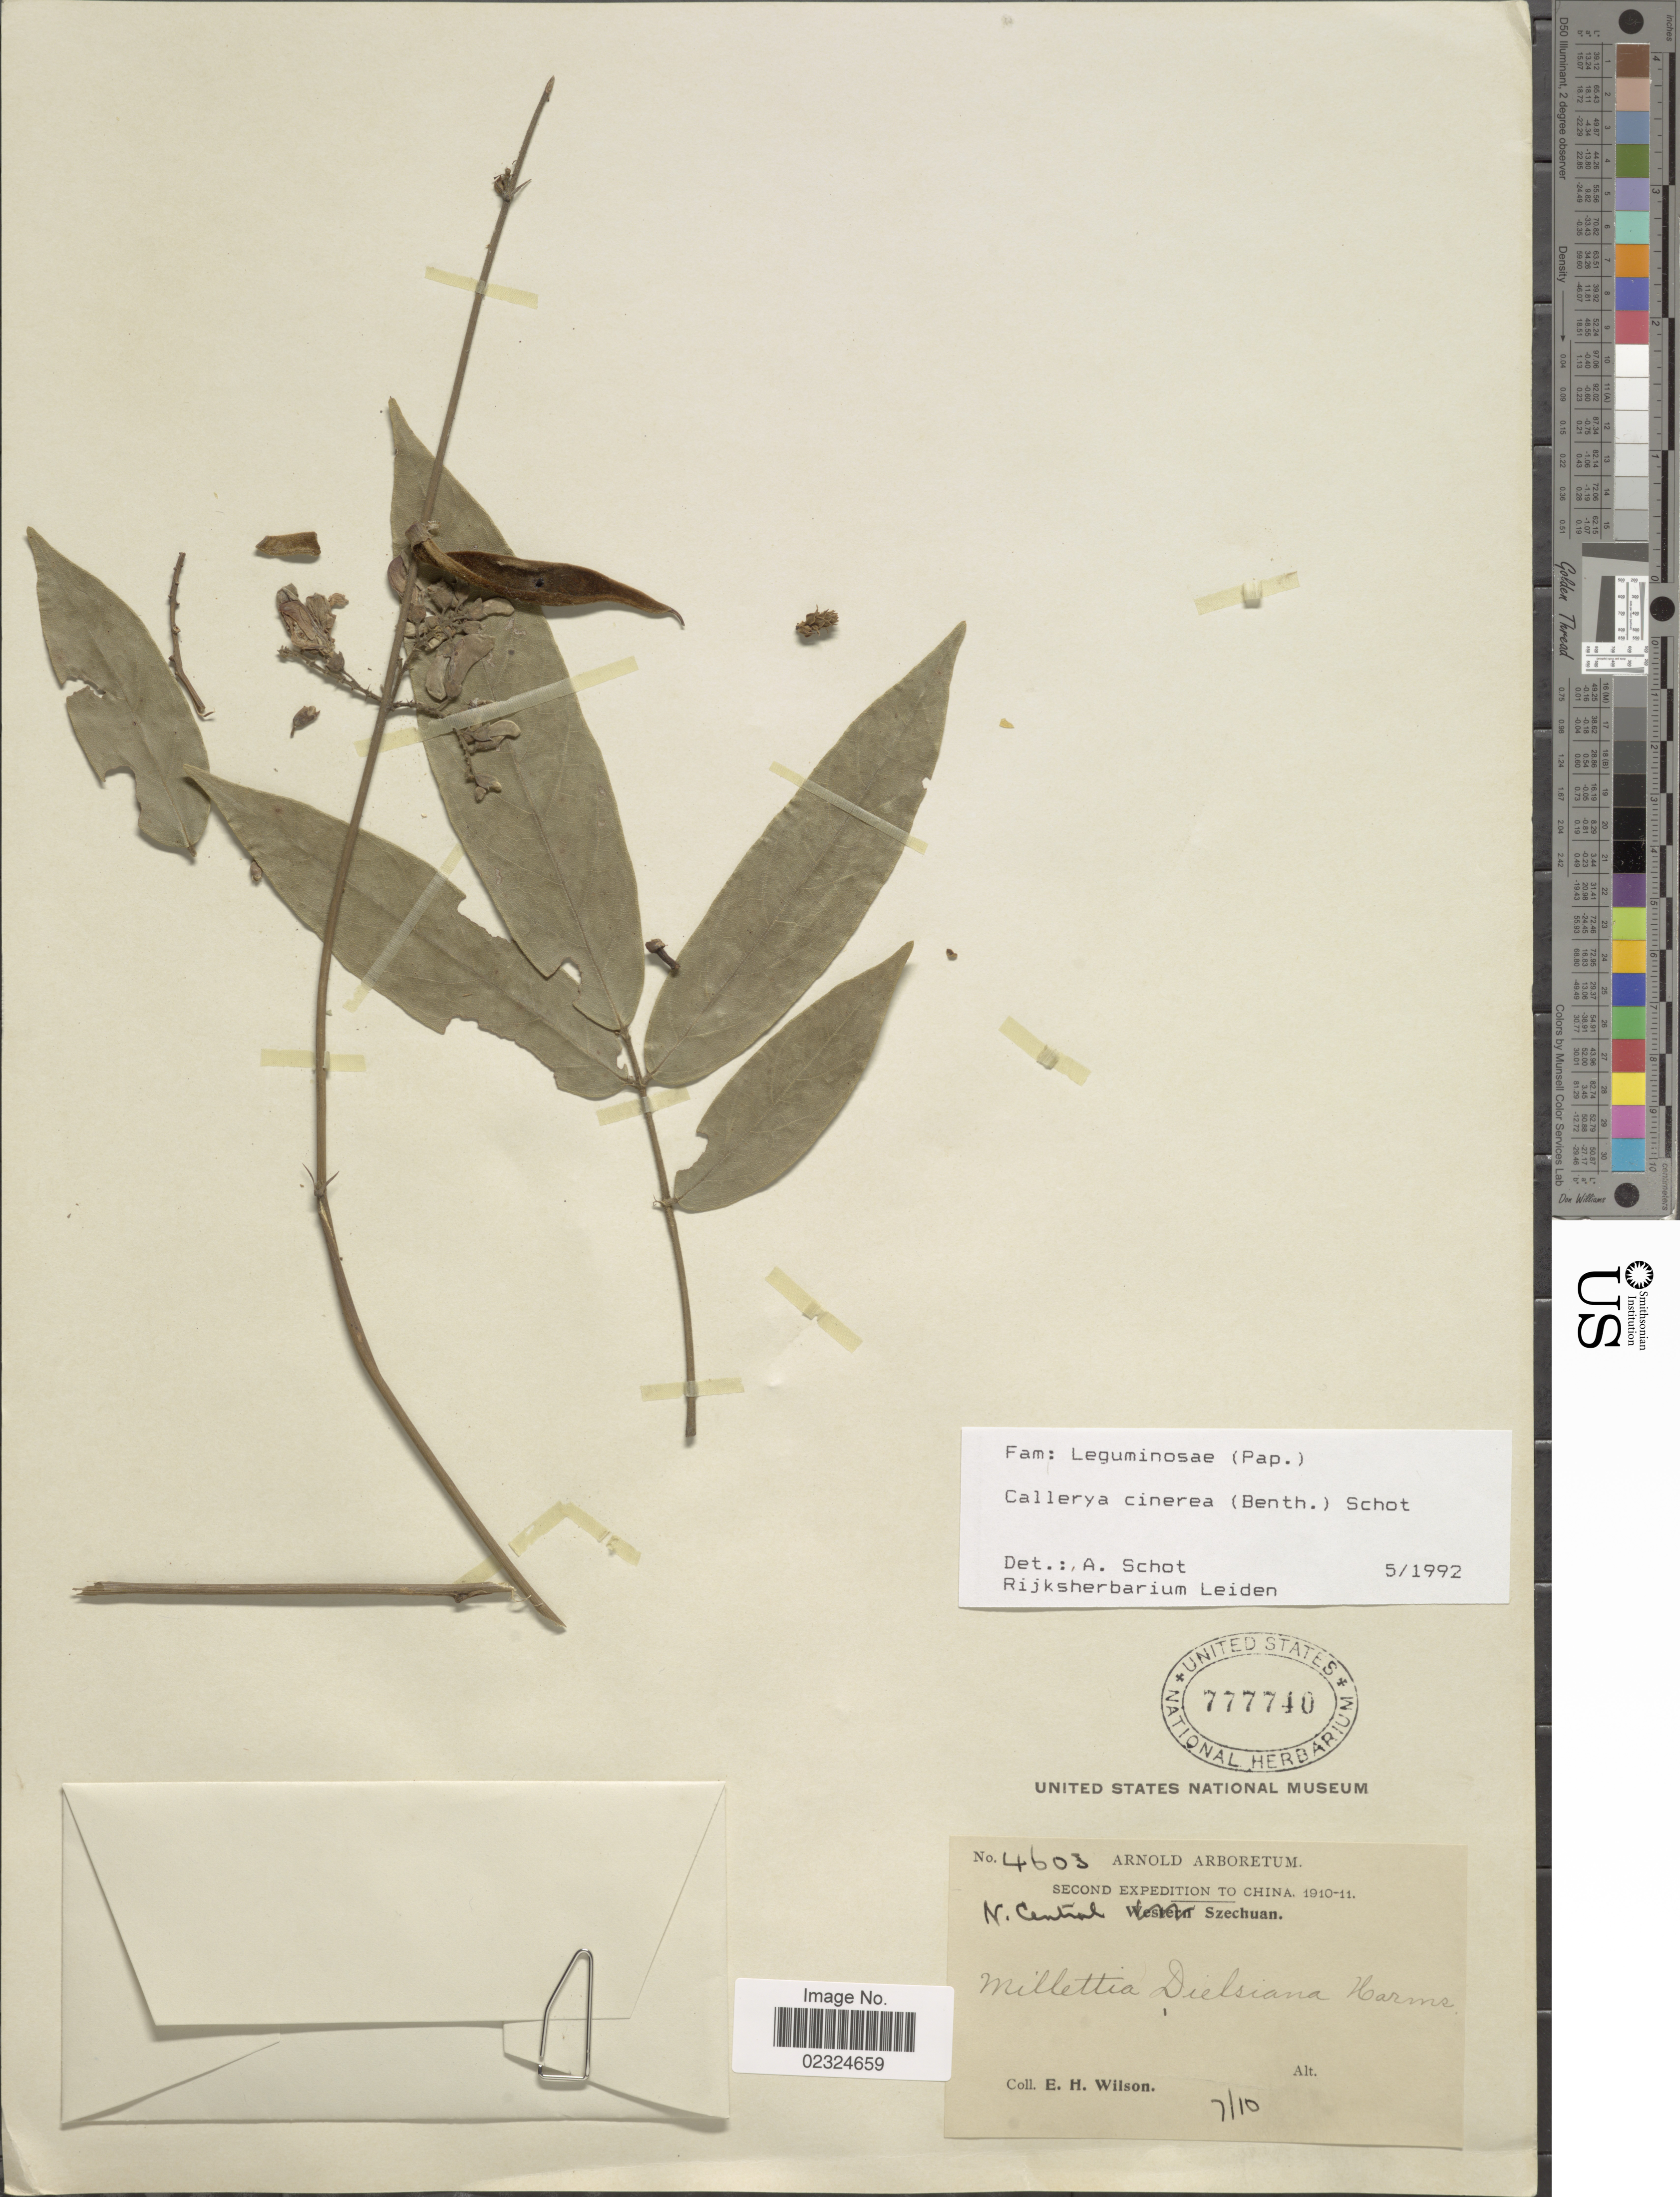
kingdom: Plantae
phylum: Tracheophyta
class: Magnoliopsida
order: Fabales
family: Fabaceae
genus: Callerya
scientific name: Callerya cinerea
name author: (Benth.) Schot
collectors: E. Wilson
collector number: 4603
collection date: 1910-07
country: China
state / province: Sichuan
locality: N. Central Szechuan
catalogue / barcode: US 777740